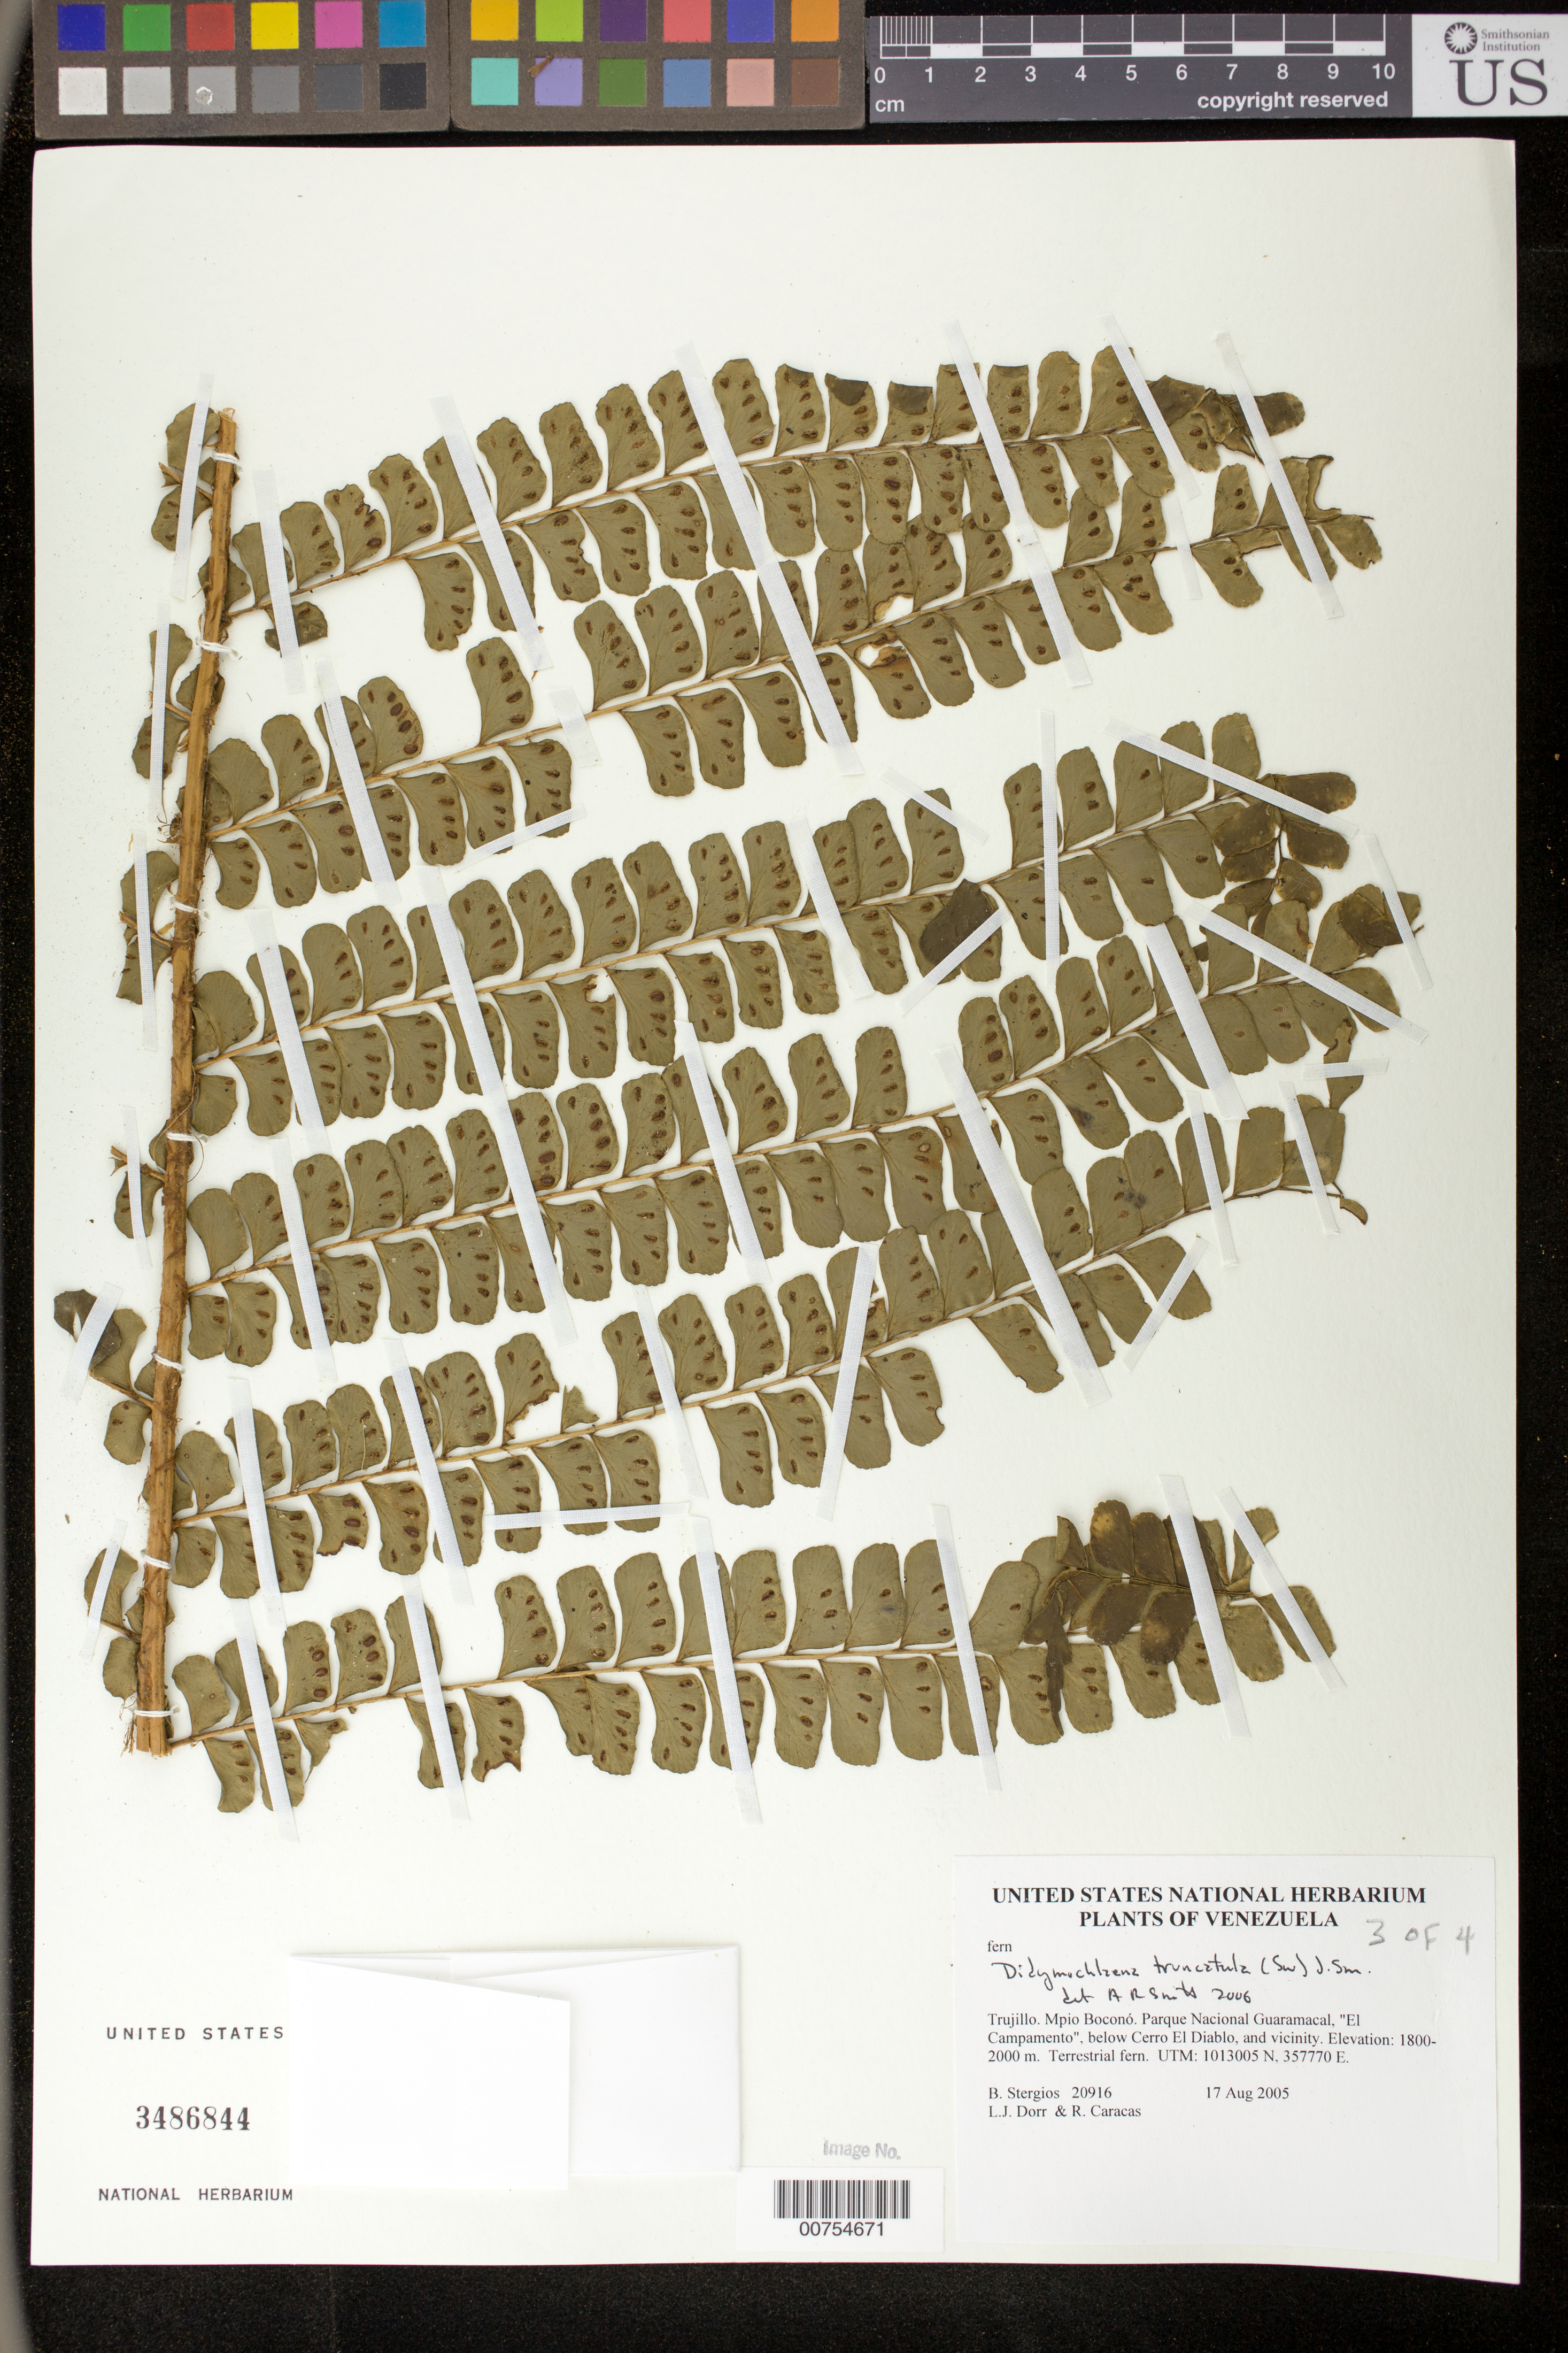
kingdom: Plantae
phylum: Tracheophyta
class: Polypodiopsida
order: Polypodiales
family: Didymochlaenaceae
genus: Didymochlaena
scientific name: Didymochlaena truncatula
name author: (Sw.) J. Sm.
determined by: Smith, Alan R., (UC)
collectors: B. G. Stergios, L. J. Dorr & R. Caracas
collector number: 20916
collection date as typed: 17 Aug 2005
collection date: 2005-08-17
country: Venezuela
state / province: Trujillo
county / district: Boconó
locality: Parque Nacional Guaramacal, "El Campamento", below Cerro El Diablo, and vicinity.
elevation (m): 1800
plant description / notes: PORT, US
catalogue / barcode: US 3486844